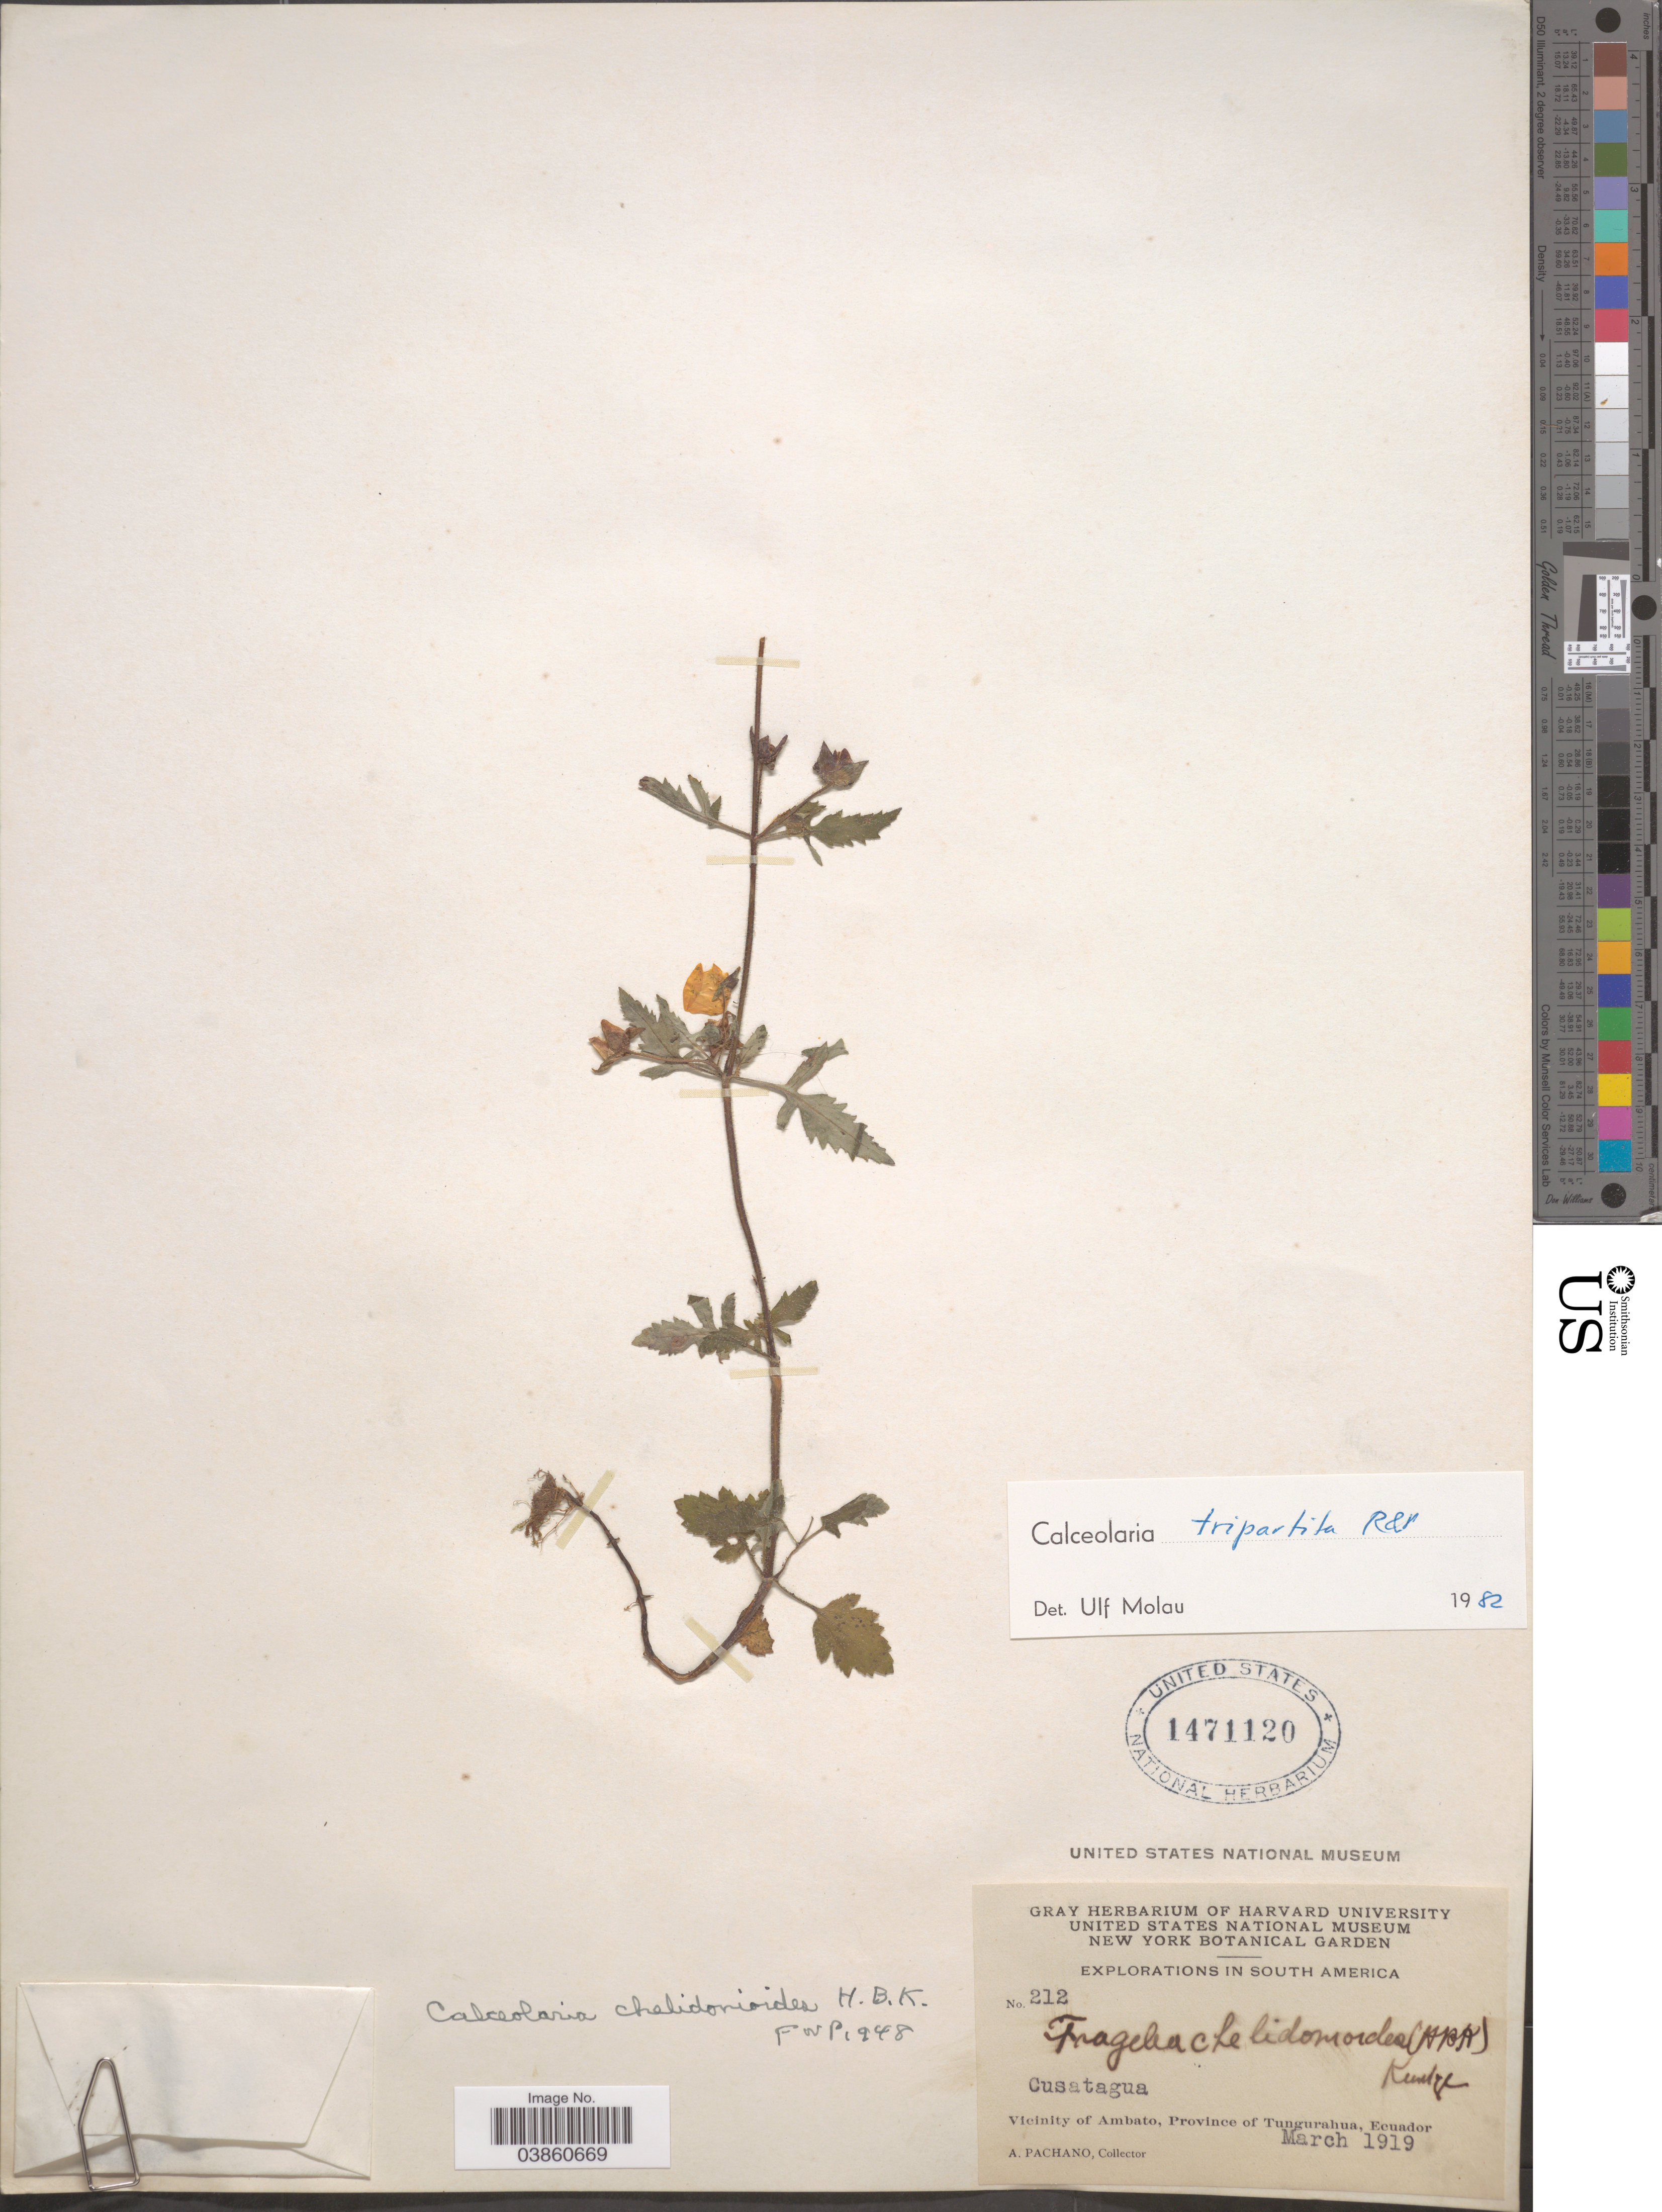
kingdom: Plantae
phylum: Tracheophyta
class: Magnoliopsida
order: Lamiales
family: Calceolariaceae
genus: Calceolaria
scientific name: Calceolaria tripartita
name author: Ruiz & Pav.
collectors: A. Pachano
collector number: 212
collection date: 1919-03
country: Ecuador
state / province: Tungurahua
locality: Cusatagua. Vicinity of Ambato.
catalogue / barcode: US 1471120